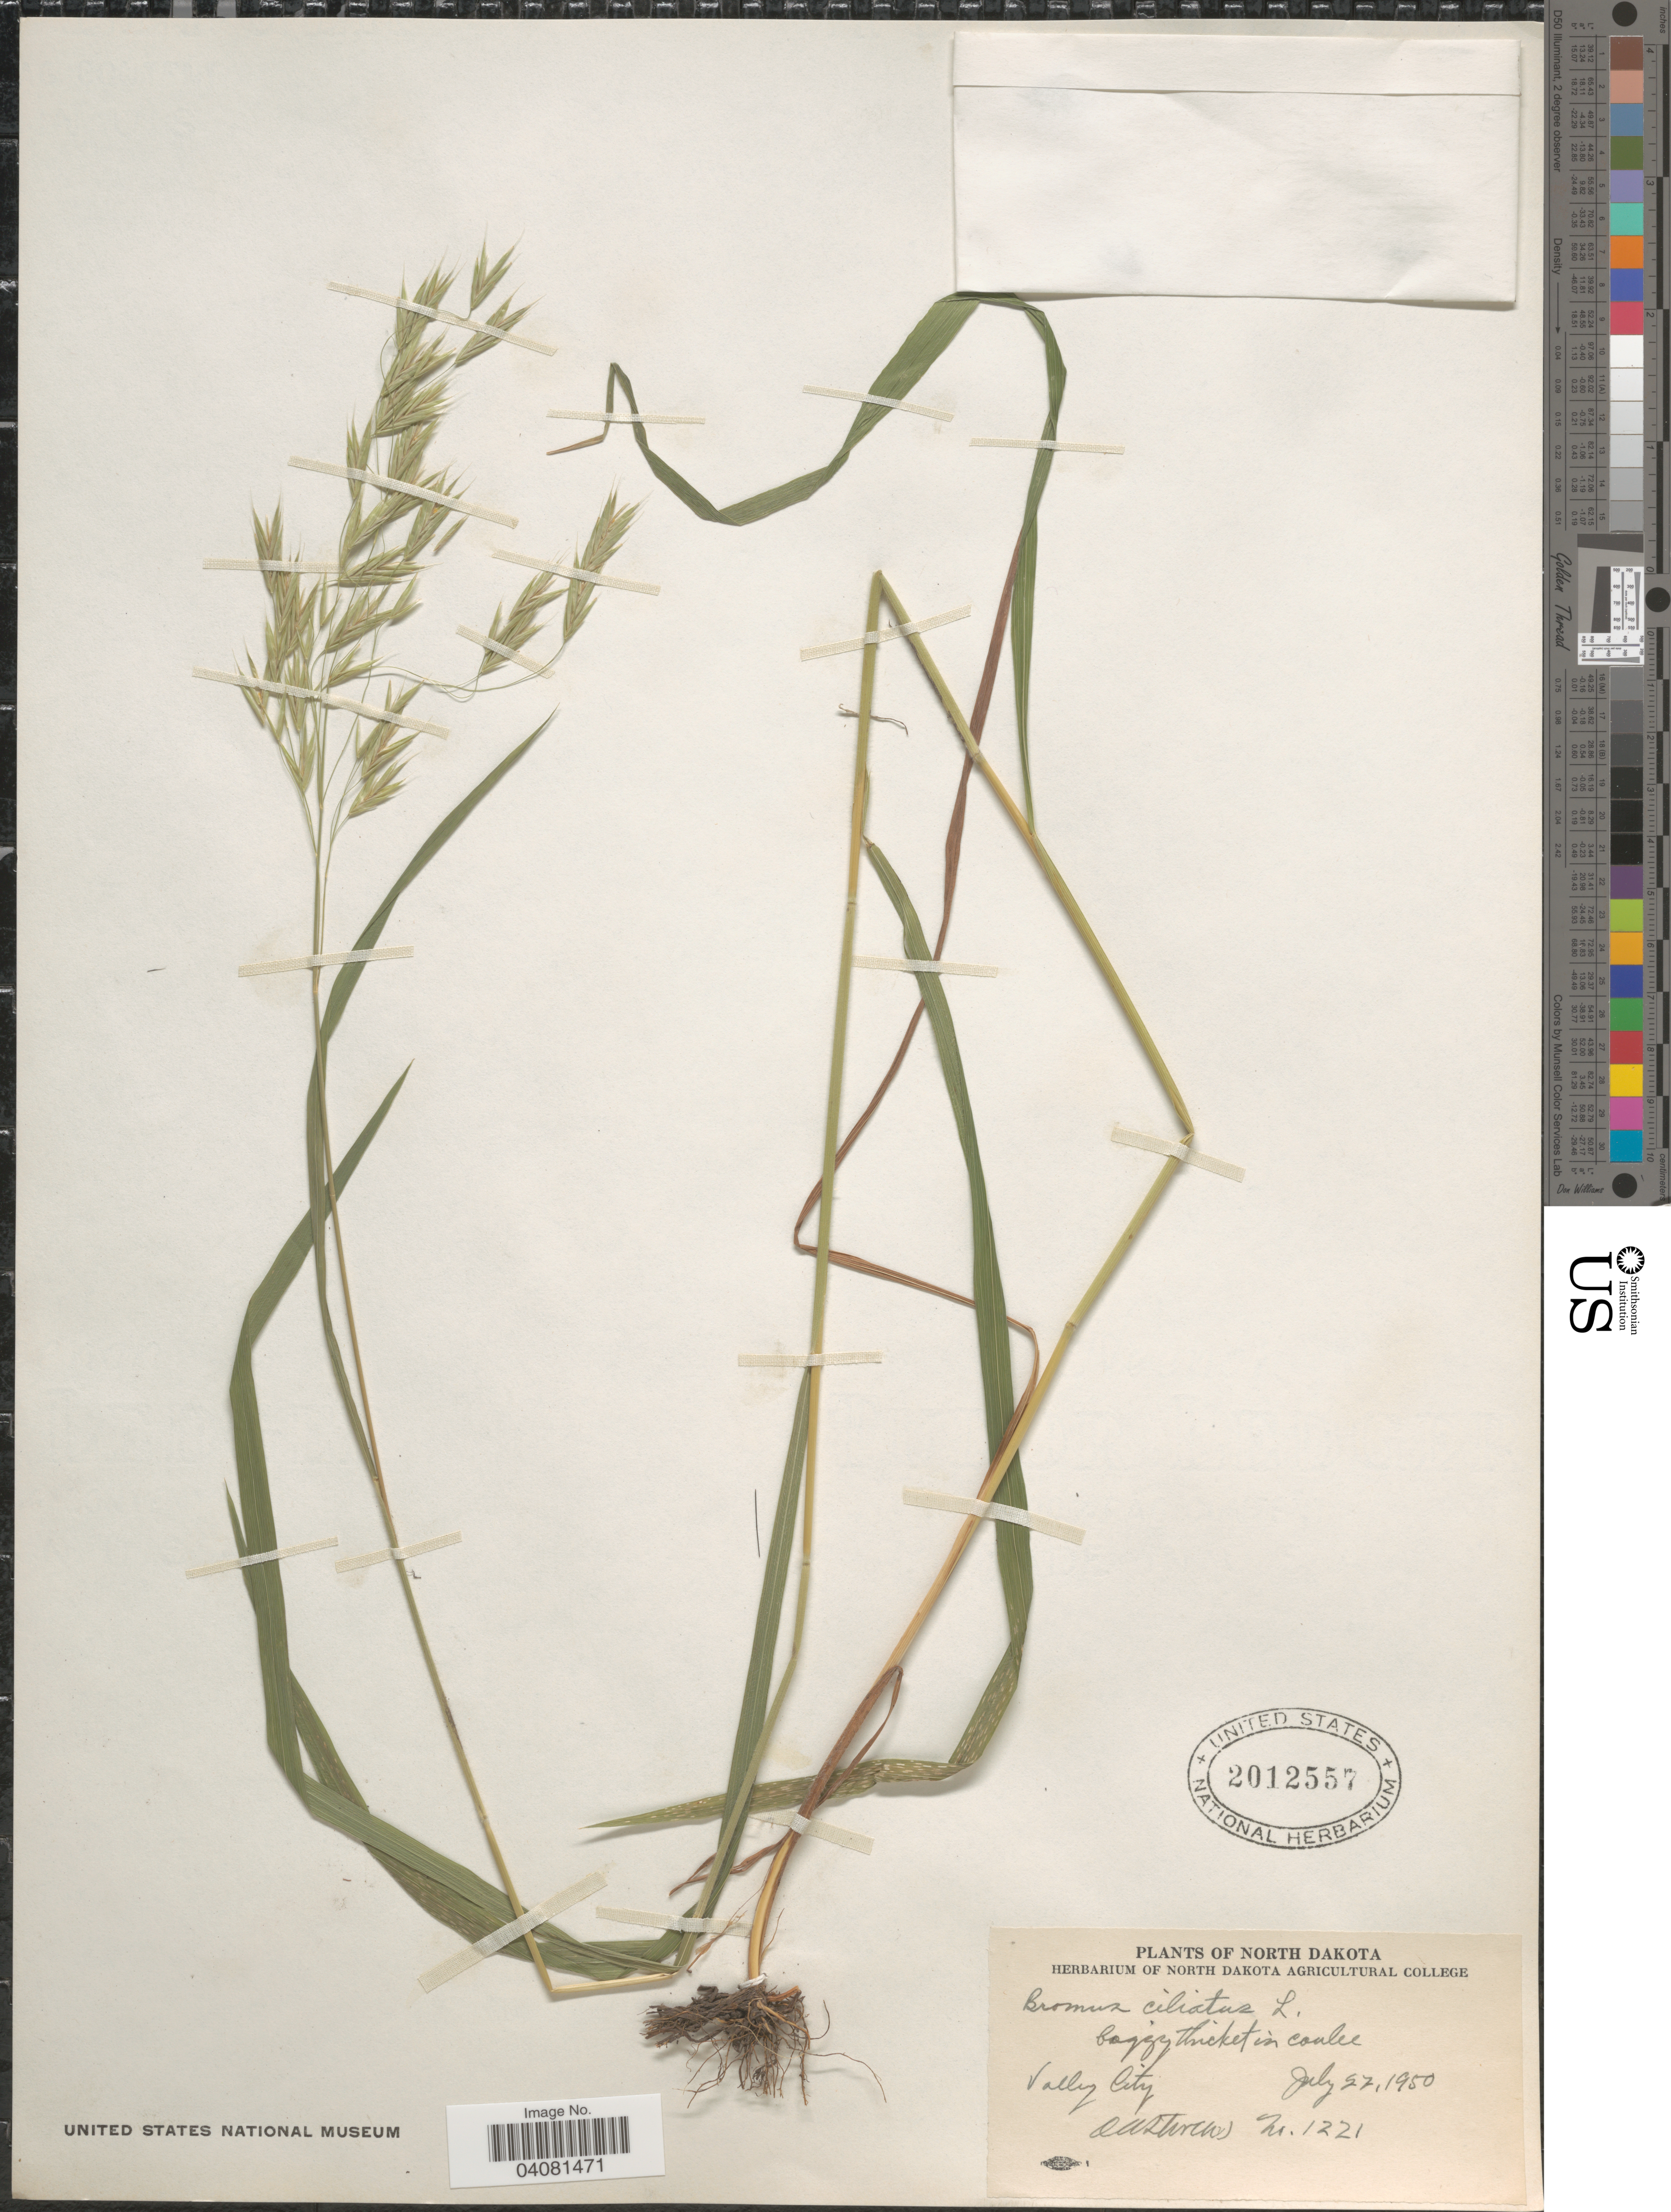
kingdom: Plantae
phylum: Tracheophyta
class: Liliopsida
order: Poales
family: Poaceae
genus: Bromus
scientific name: Bromus ciliatus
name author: L.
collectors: O. A. Stevens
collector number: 1221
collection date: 1950-07-22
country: United States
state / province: North Dakota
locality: Baggy thicket in coulee Valley City.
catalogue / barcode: US 2012557